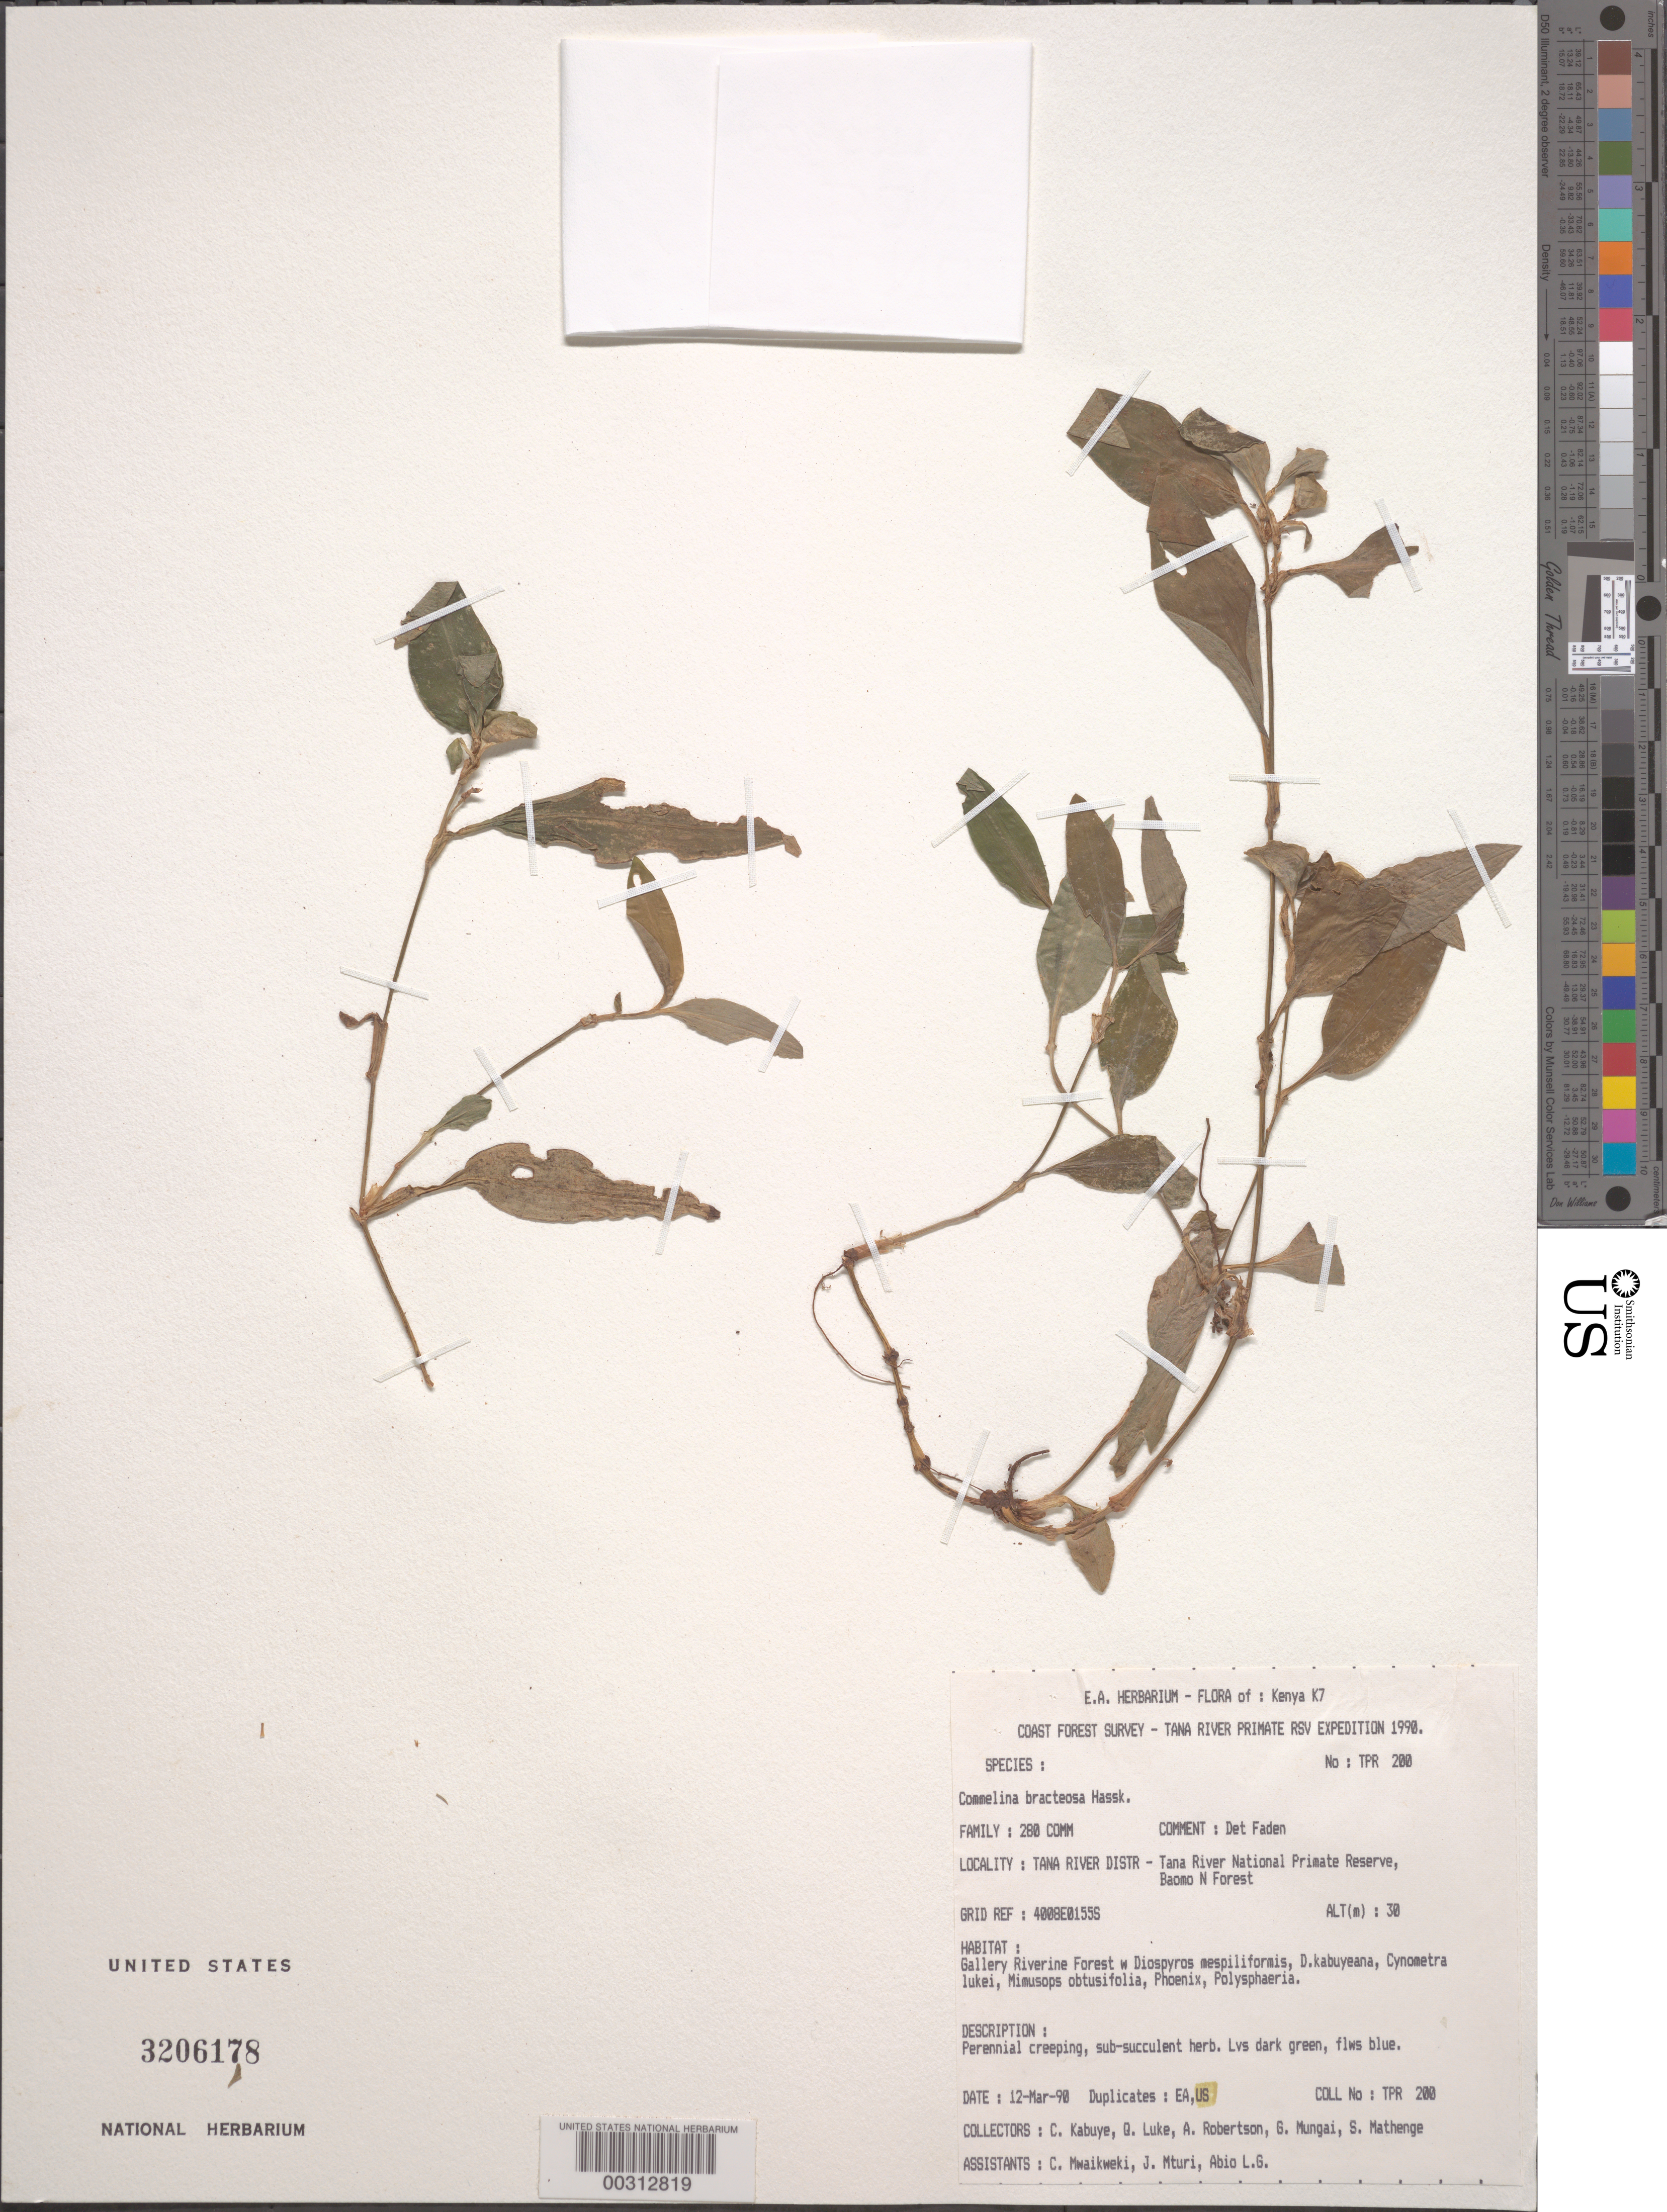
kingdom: Plantae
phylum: Tracheophyta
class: Liliopsida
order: Commelinales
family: Commelinaceae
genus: Commelina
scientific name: Commelina bracteosa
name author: Hassk.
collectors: C. Kabuye, G. Luke, A. Robertson, G. Mungai & S. Mathenge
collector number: Tpr 200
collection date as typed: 12 Mar 1990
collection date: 1990-03-12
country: Kenya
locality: Tana river national primate reserve, baomo n forest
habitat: Gallery riverine forest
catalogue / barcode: US 3206178